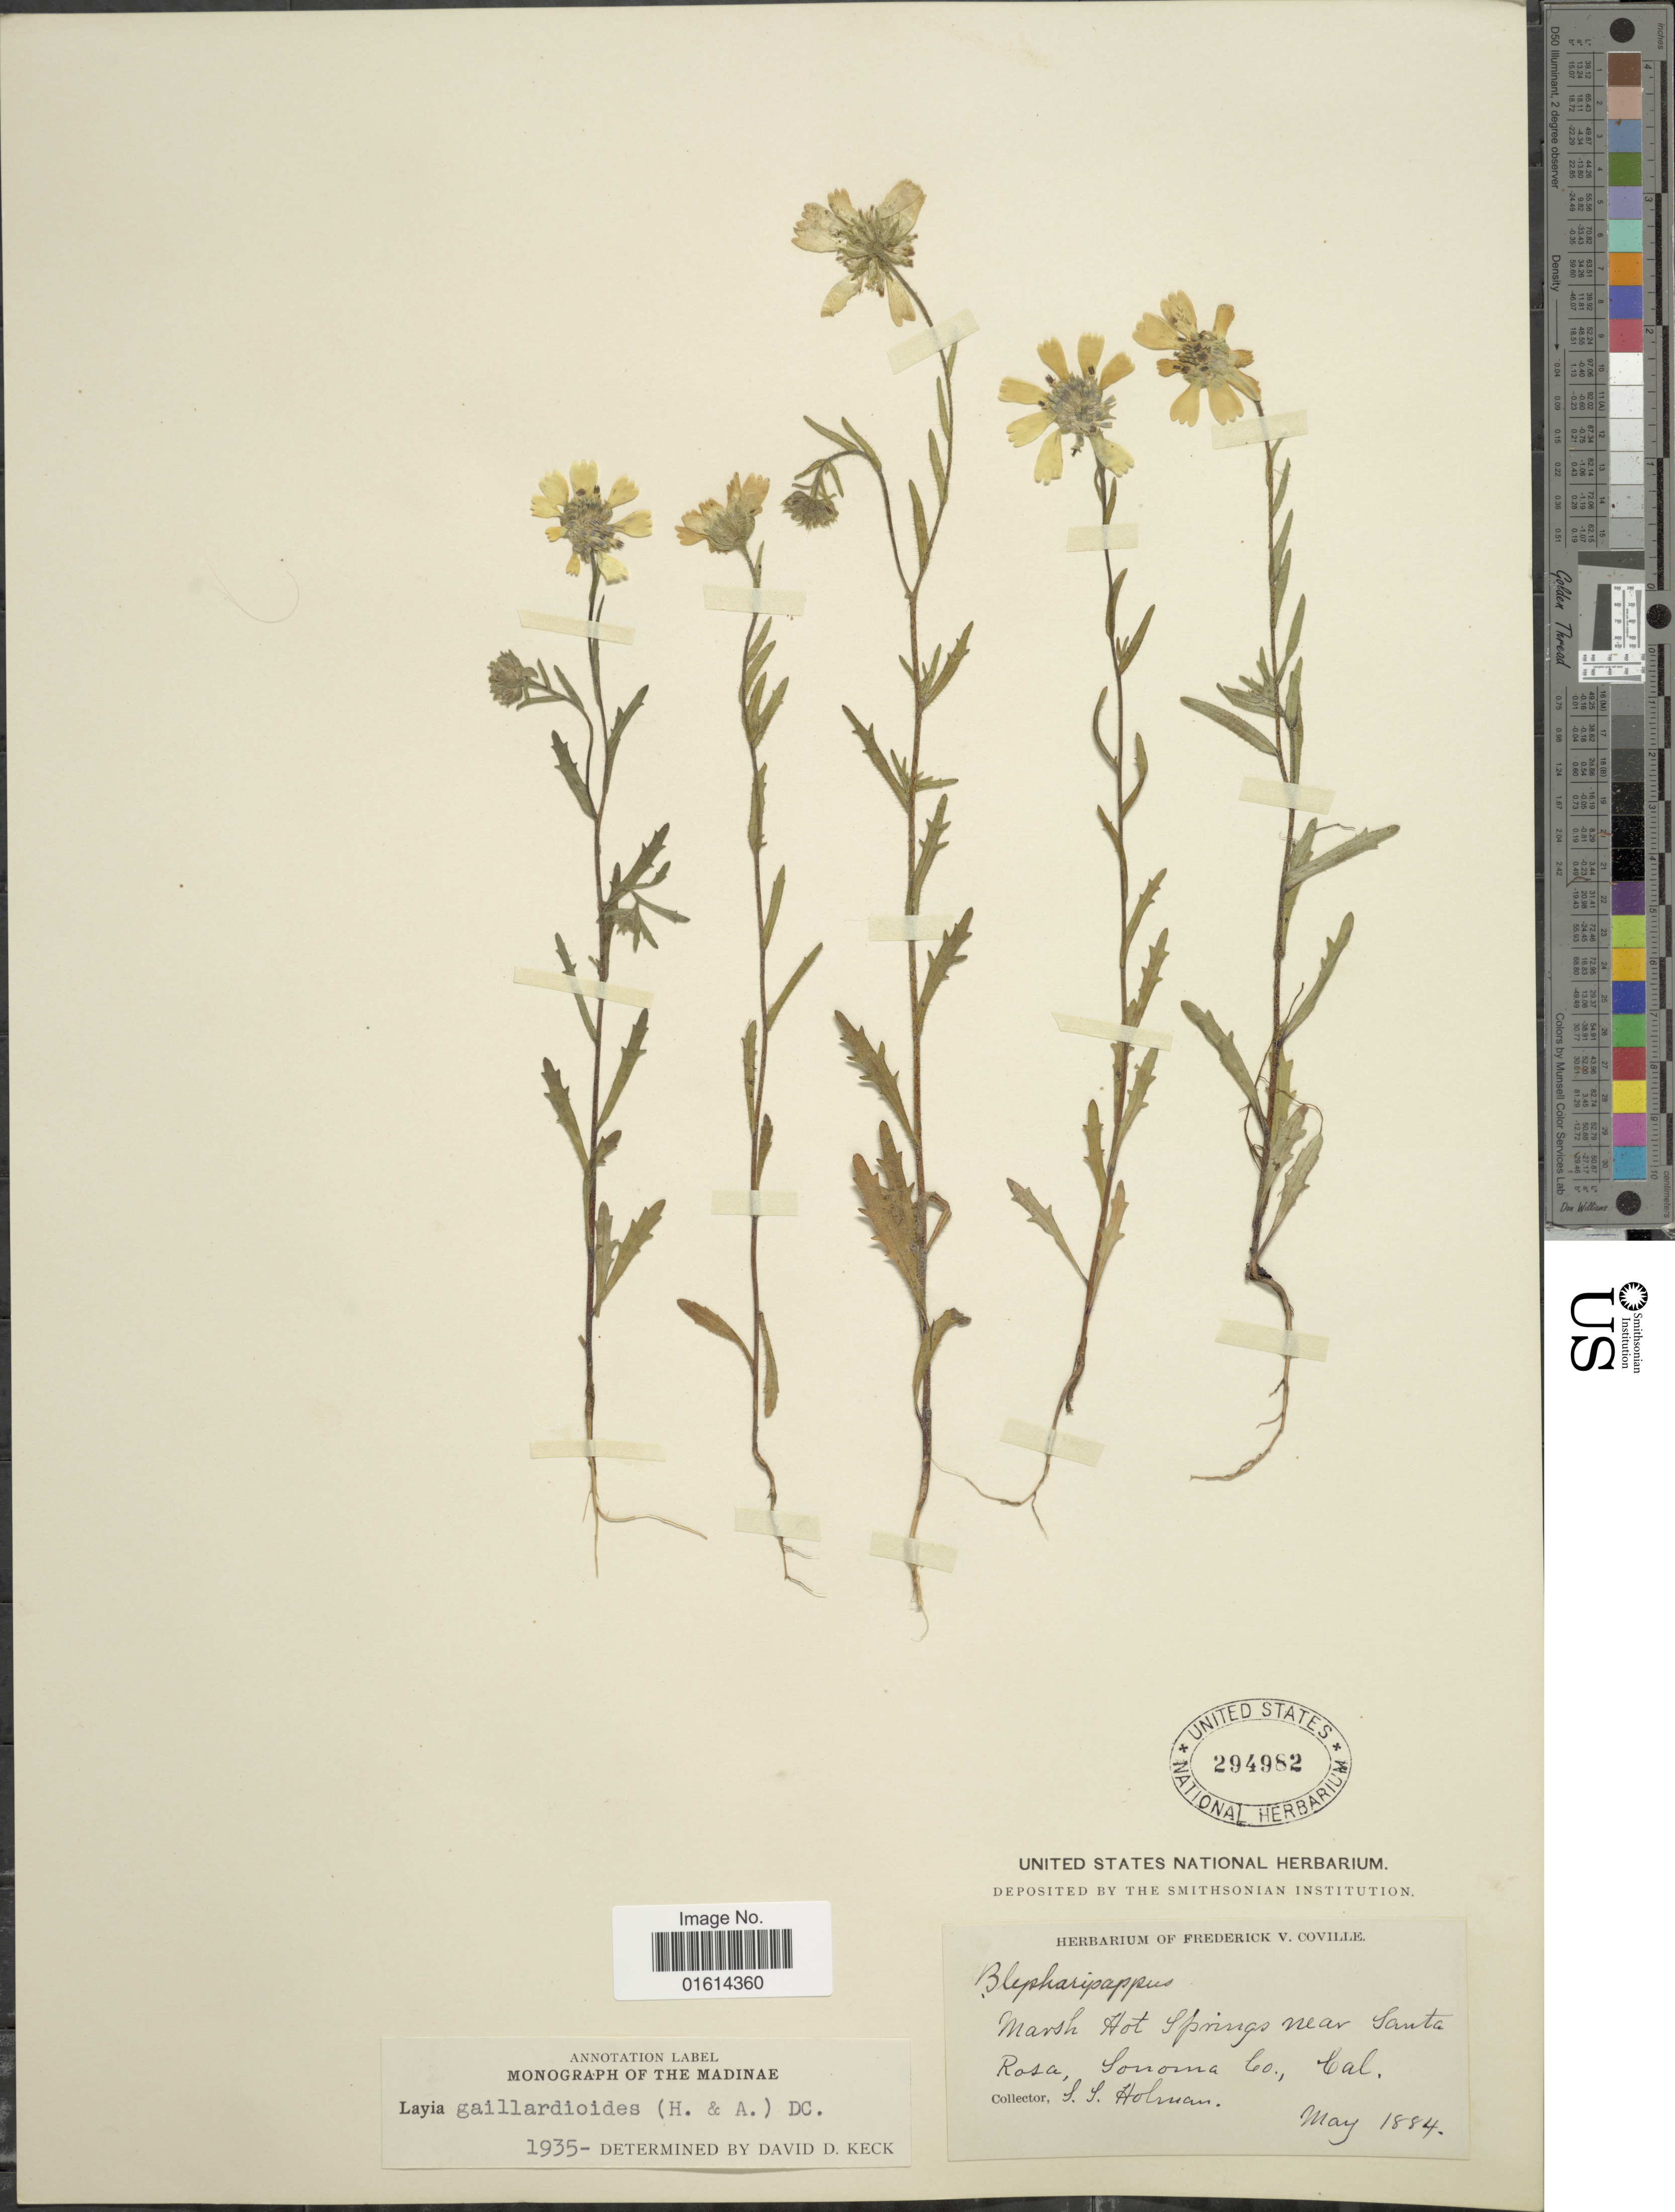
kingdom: Plantae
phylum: Tracheophyta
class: Magnoliopsida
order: Asterales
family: Asteraceae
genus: Layia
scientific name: Layia gaillardioides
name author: (Hook. & Arn.) DC.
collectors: S. Holman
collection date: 1884-05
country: United States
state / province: California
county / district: Sonoma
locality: Marsh Hot Springs near Santa Rosa, Sonoma Co., Cal.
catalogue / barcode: US 294982